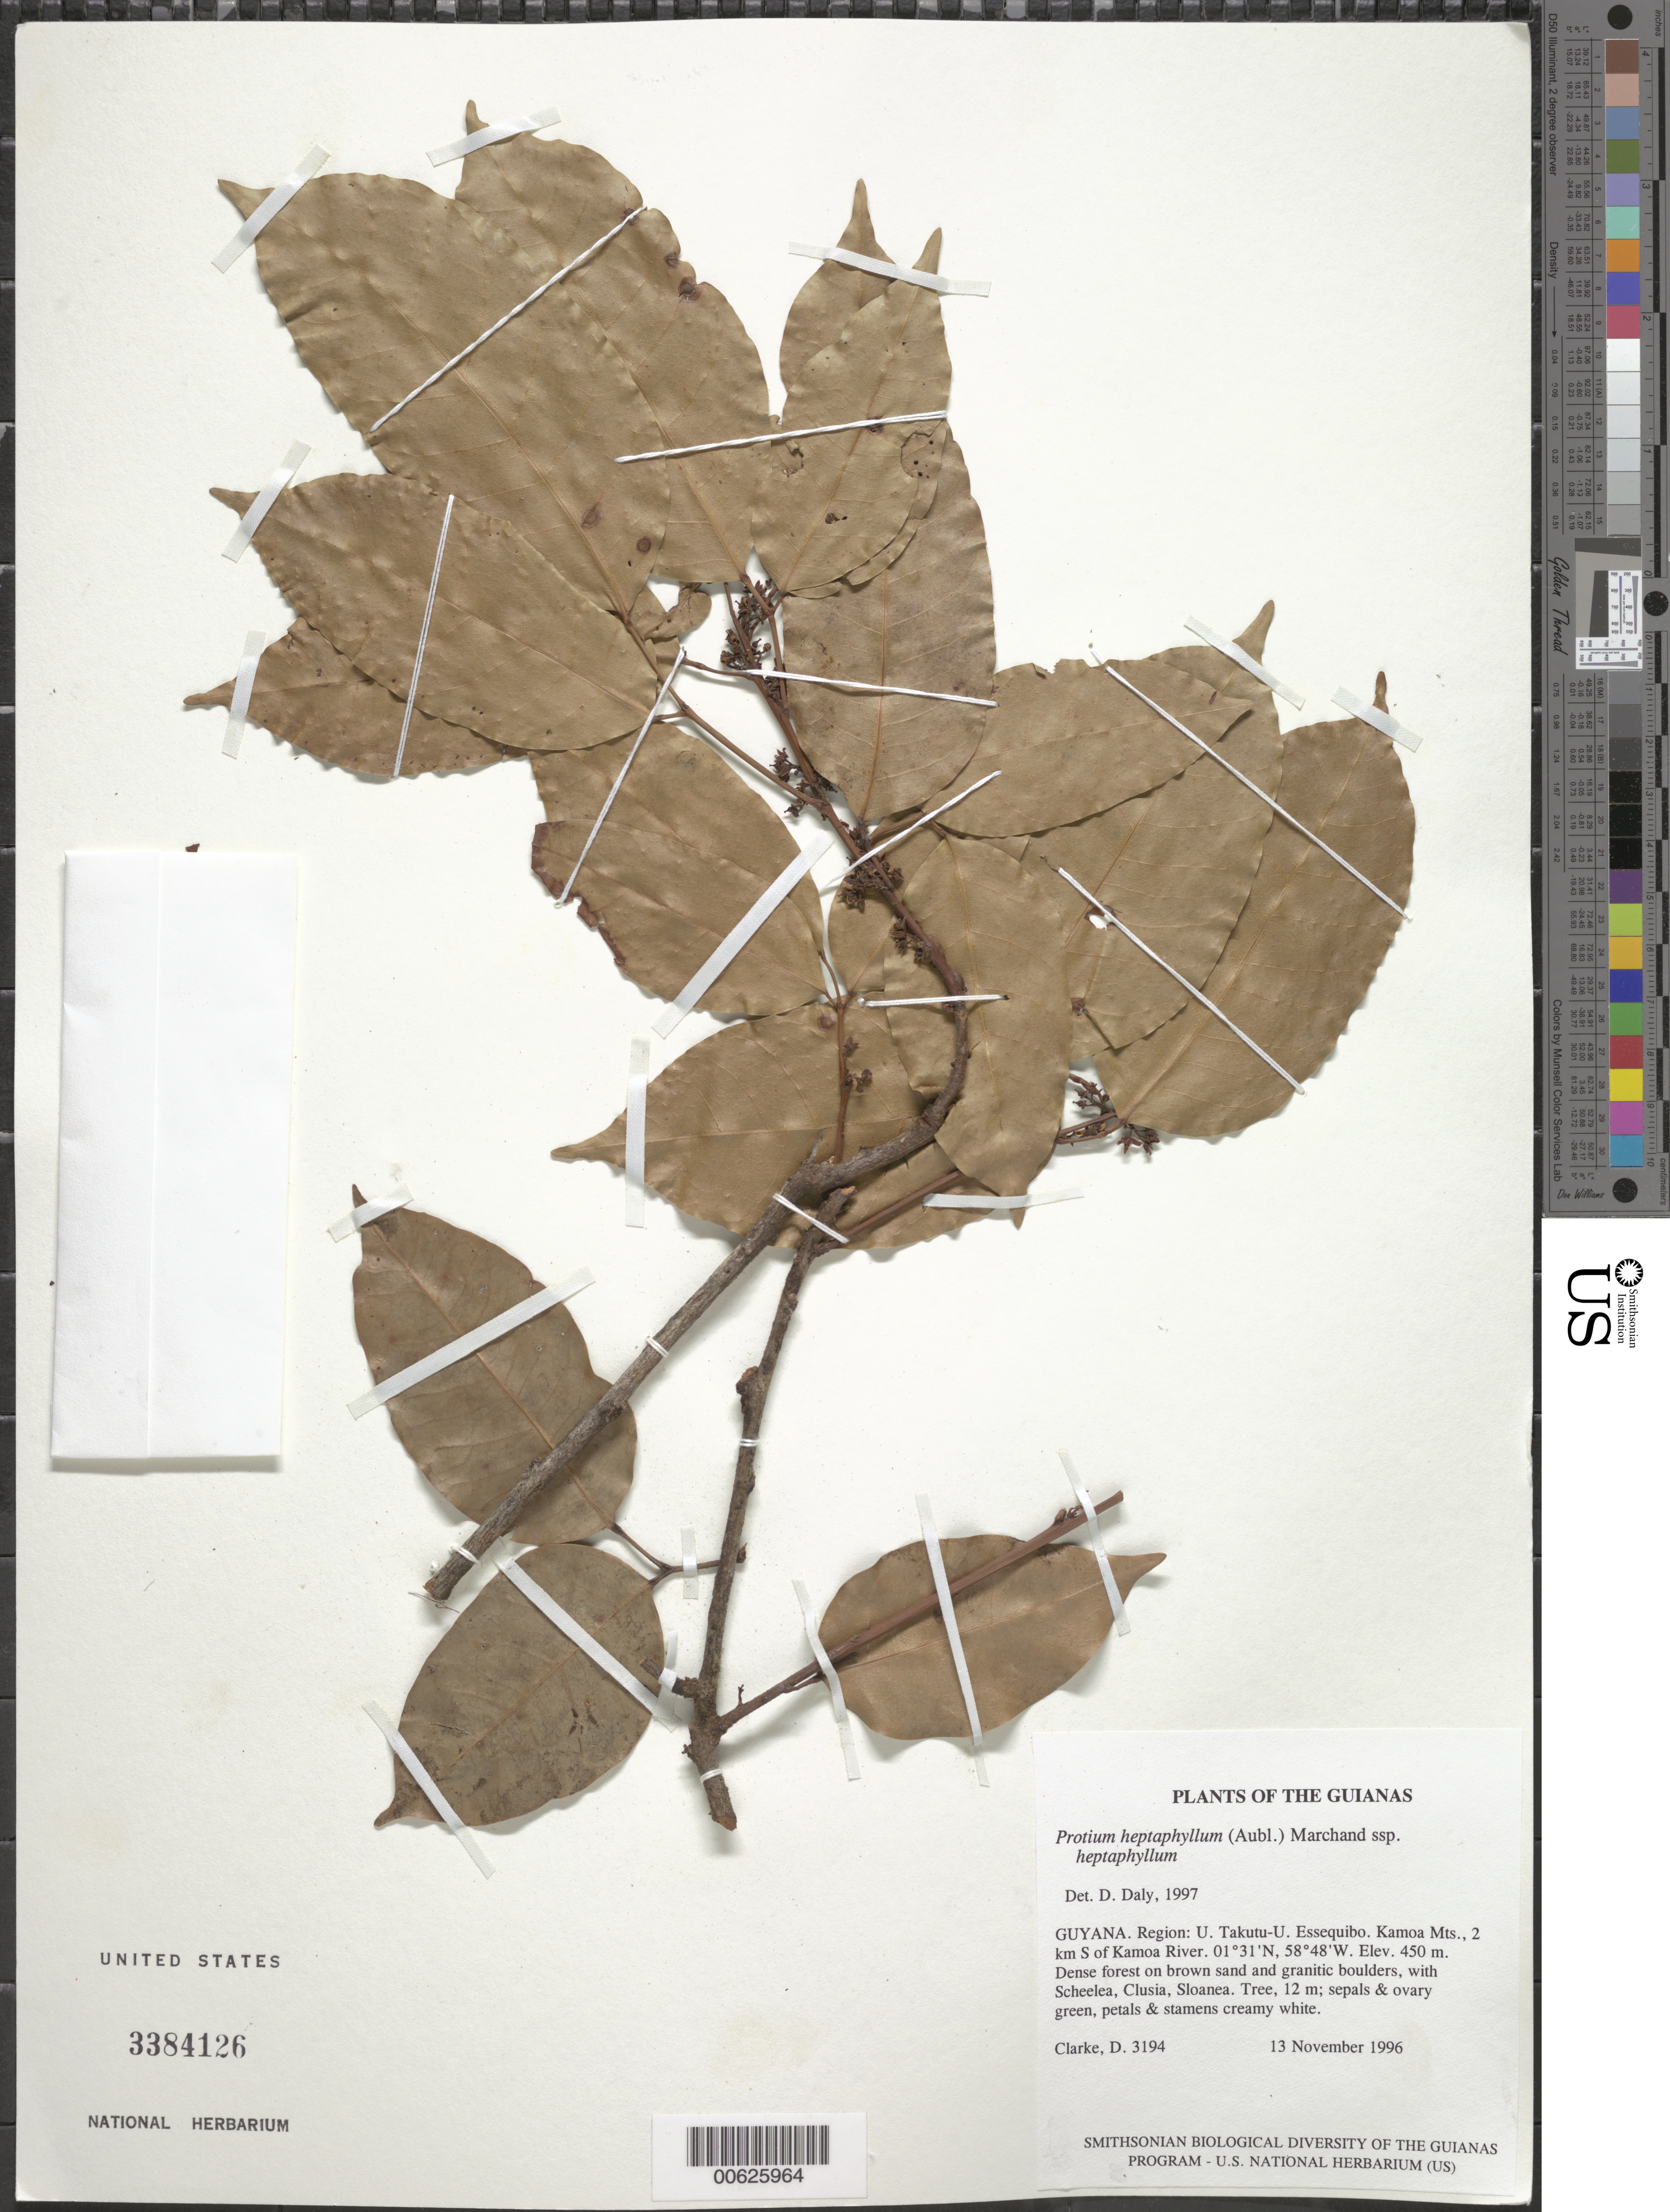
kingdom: Plantae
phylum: Tracheophyta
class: Magnoliopsida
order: Sapindales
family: Burseraceae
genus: Protium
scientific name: Protium heptaphyllum subsp. heptaphyllum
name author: (Aubl.) Marchand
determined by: Daly, D. C.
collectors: H. D. Clarke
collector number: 3194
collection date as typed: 13 November 1996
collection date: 1996-11-13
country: Guyana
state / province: U. Takutu-U. Essequibo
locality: Kamoa Mts., 2 km S of Kamoa River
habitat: Dense forest on brown sand and granitic boulders, with Scheelea, Clusia, Sloanea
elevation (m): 450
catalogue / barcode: US 3384126